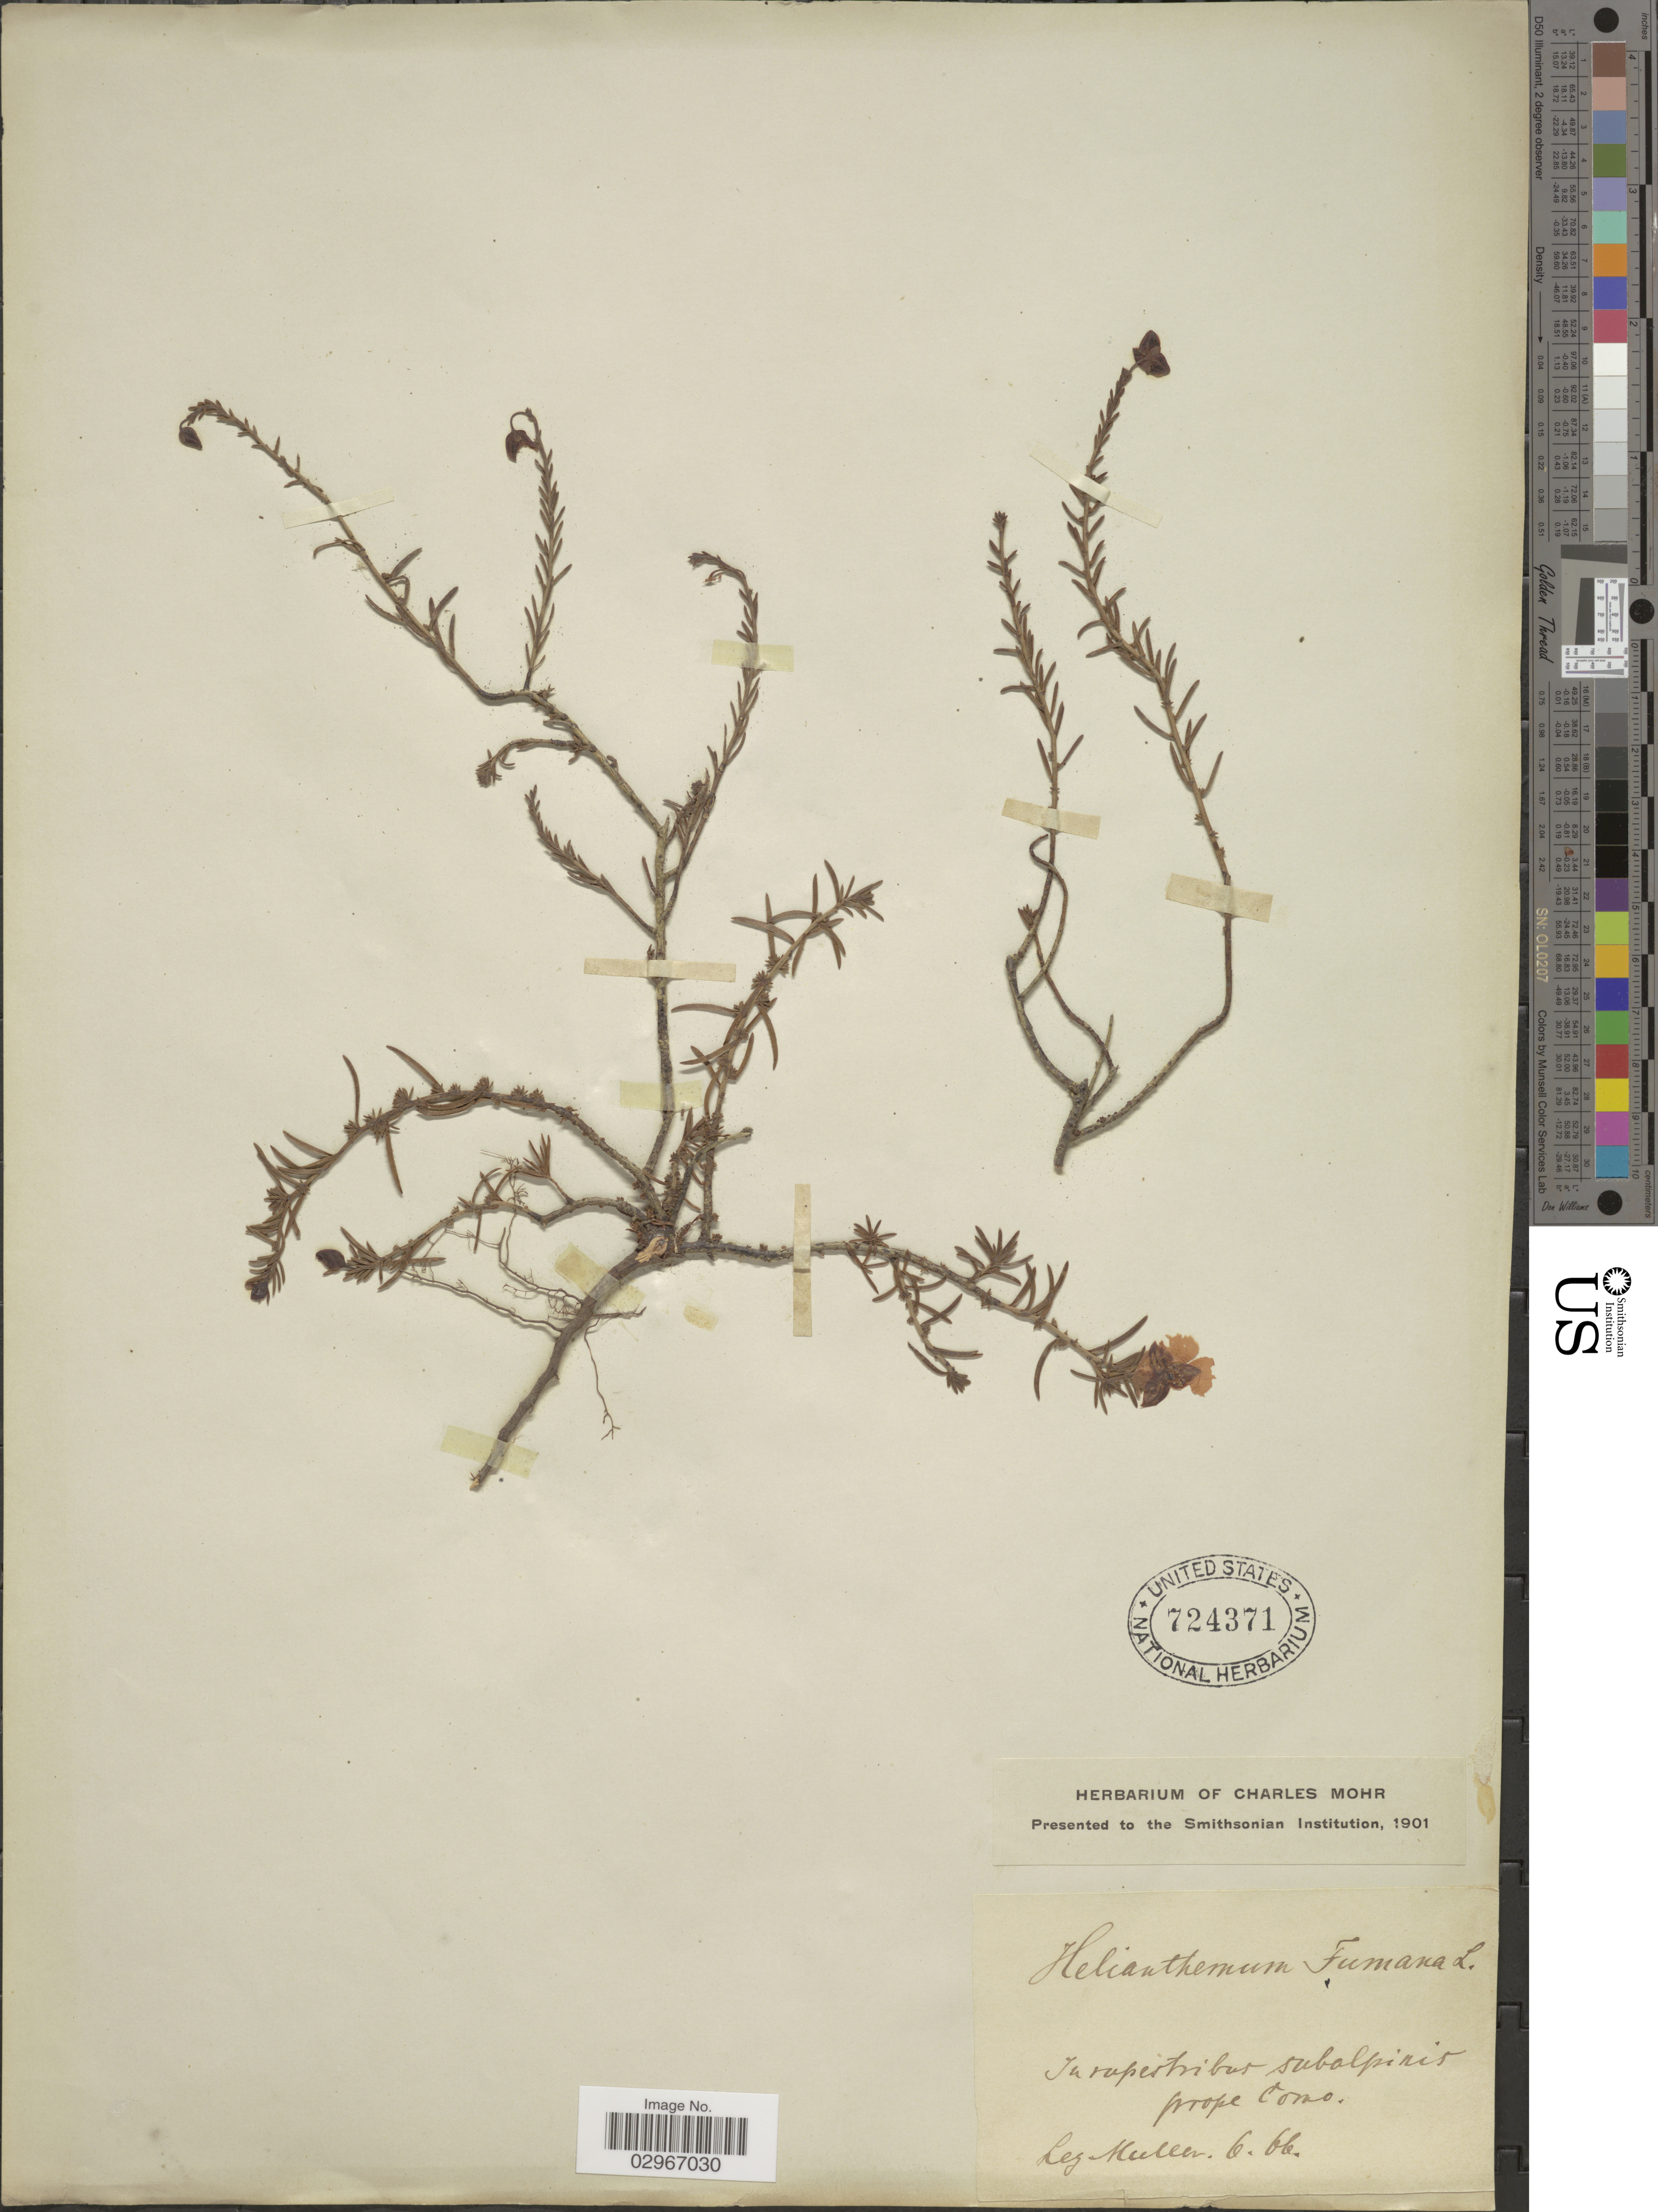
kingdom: Plantae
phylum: Tracheophyta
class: Magnoliopsida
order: Malvales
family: Cistaceae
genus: Helianthemum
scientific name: Helianthemum fumana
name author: Mill.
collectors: Müller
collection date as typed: Transcribed d/m/y: /6/66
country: Italy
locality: In rupestribus subalpinis prope Como.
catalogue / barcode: US 724371